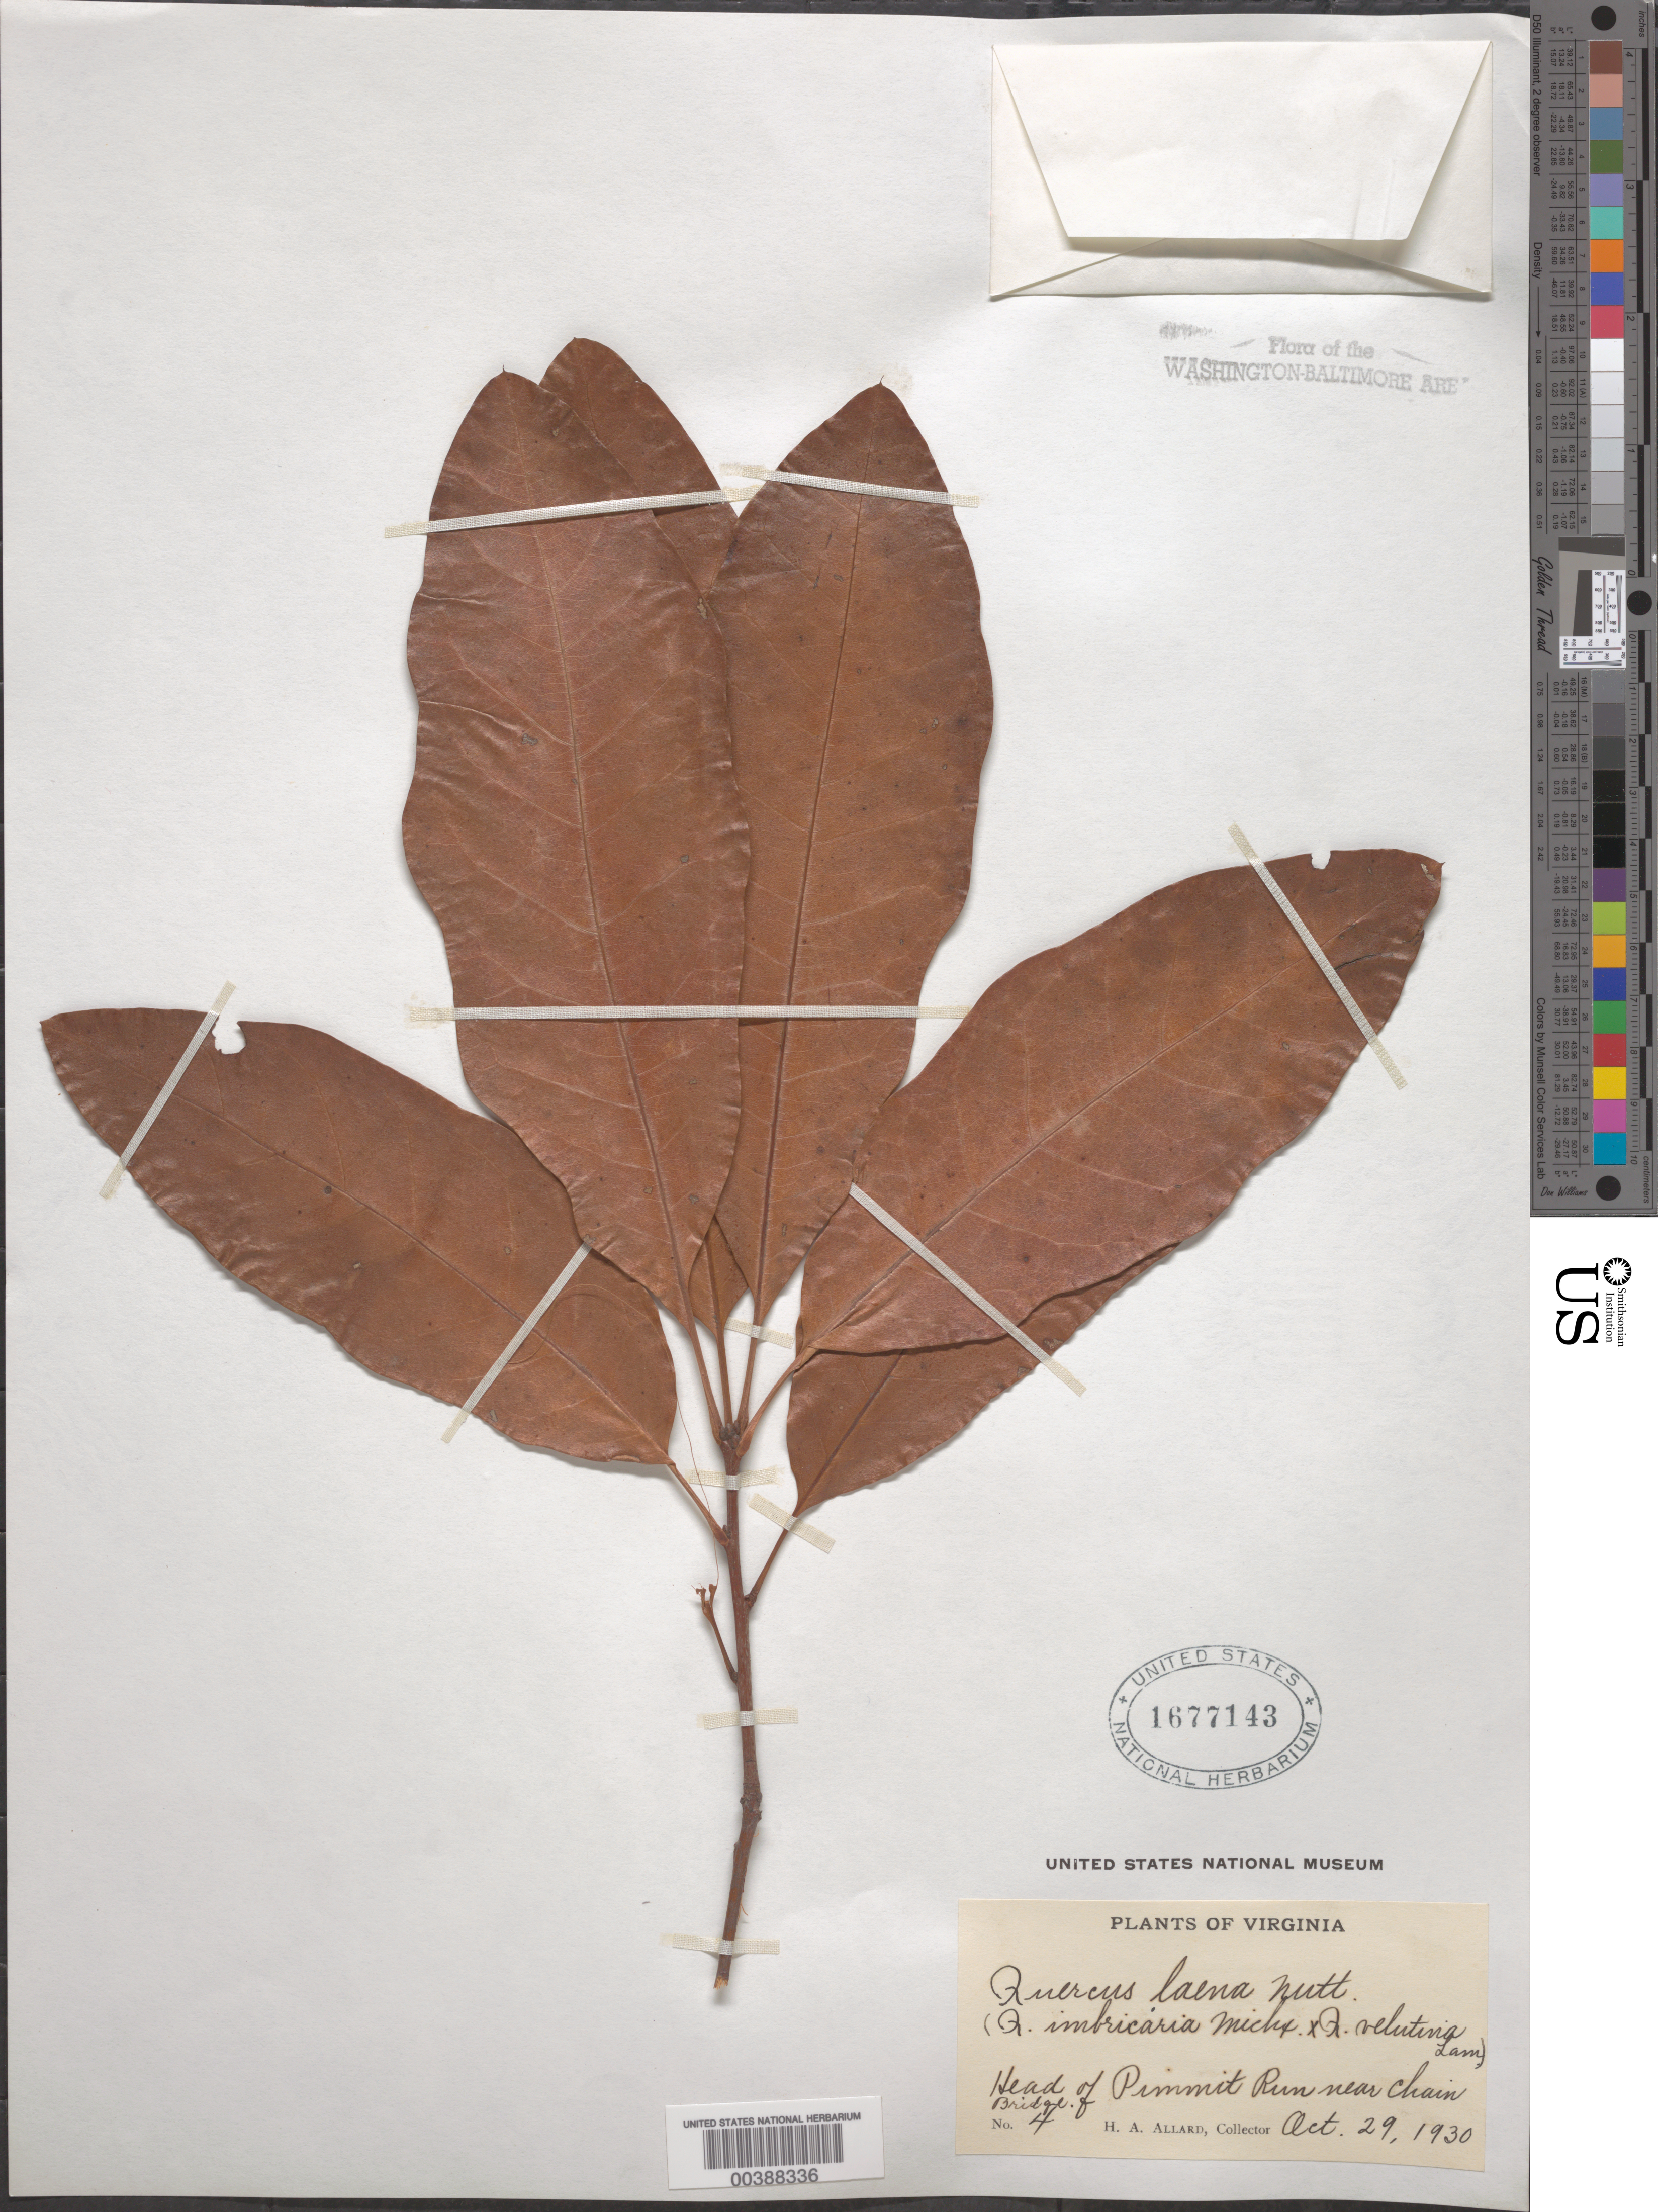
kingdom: Plantae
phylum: Tracheophyta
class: Magnoliopsida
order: Fagales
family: Fagaceae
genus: Quercus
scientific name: Quercus x leana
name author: Nutt.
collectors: H. A. Allard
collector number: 4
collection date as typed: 29 Oct 1930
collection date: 1930-10-29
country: United States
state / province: Virginia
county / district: Fairfax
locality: Pimmit Run, near Chain Bridge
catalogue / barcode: US 1677143